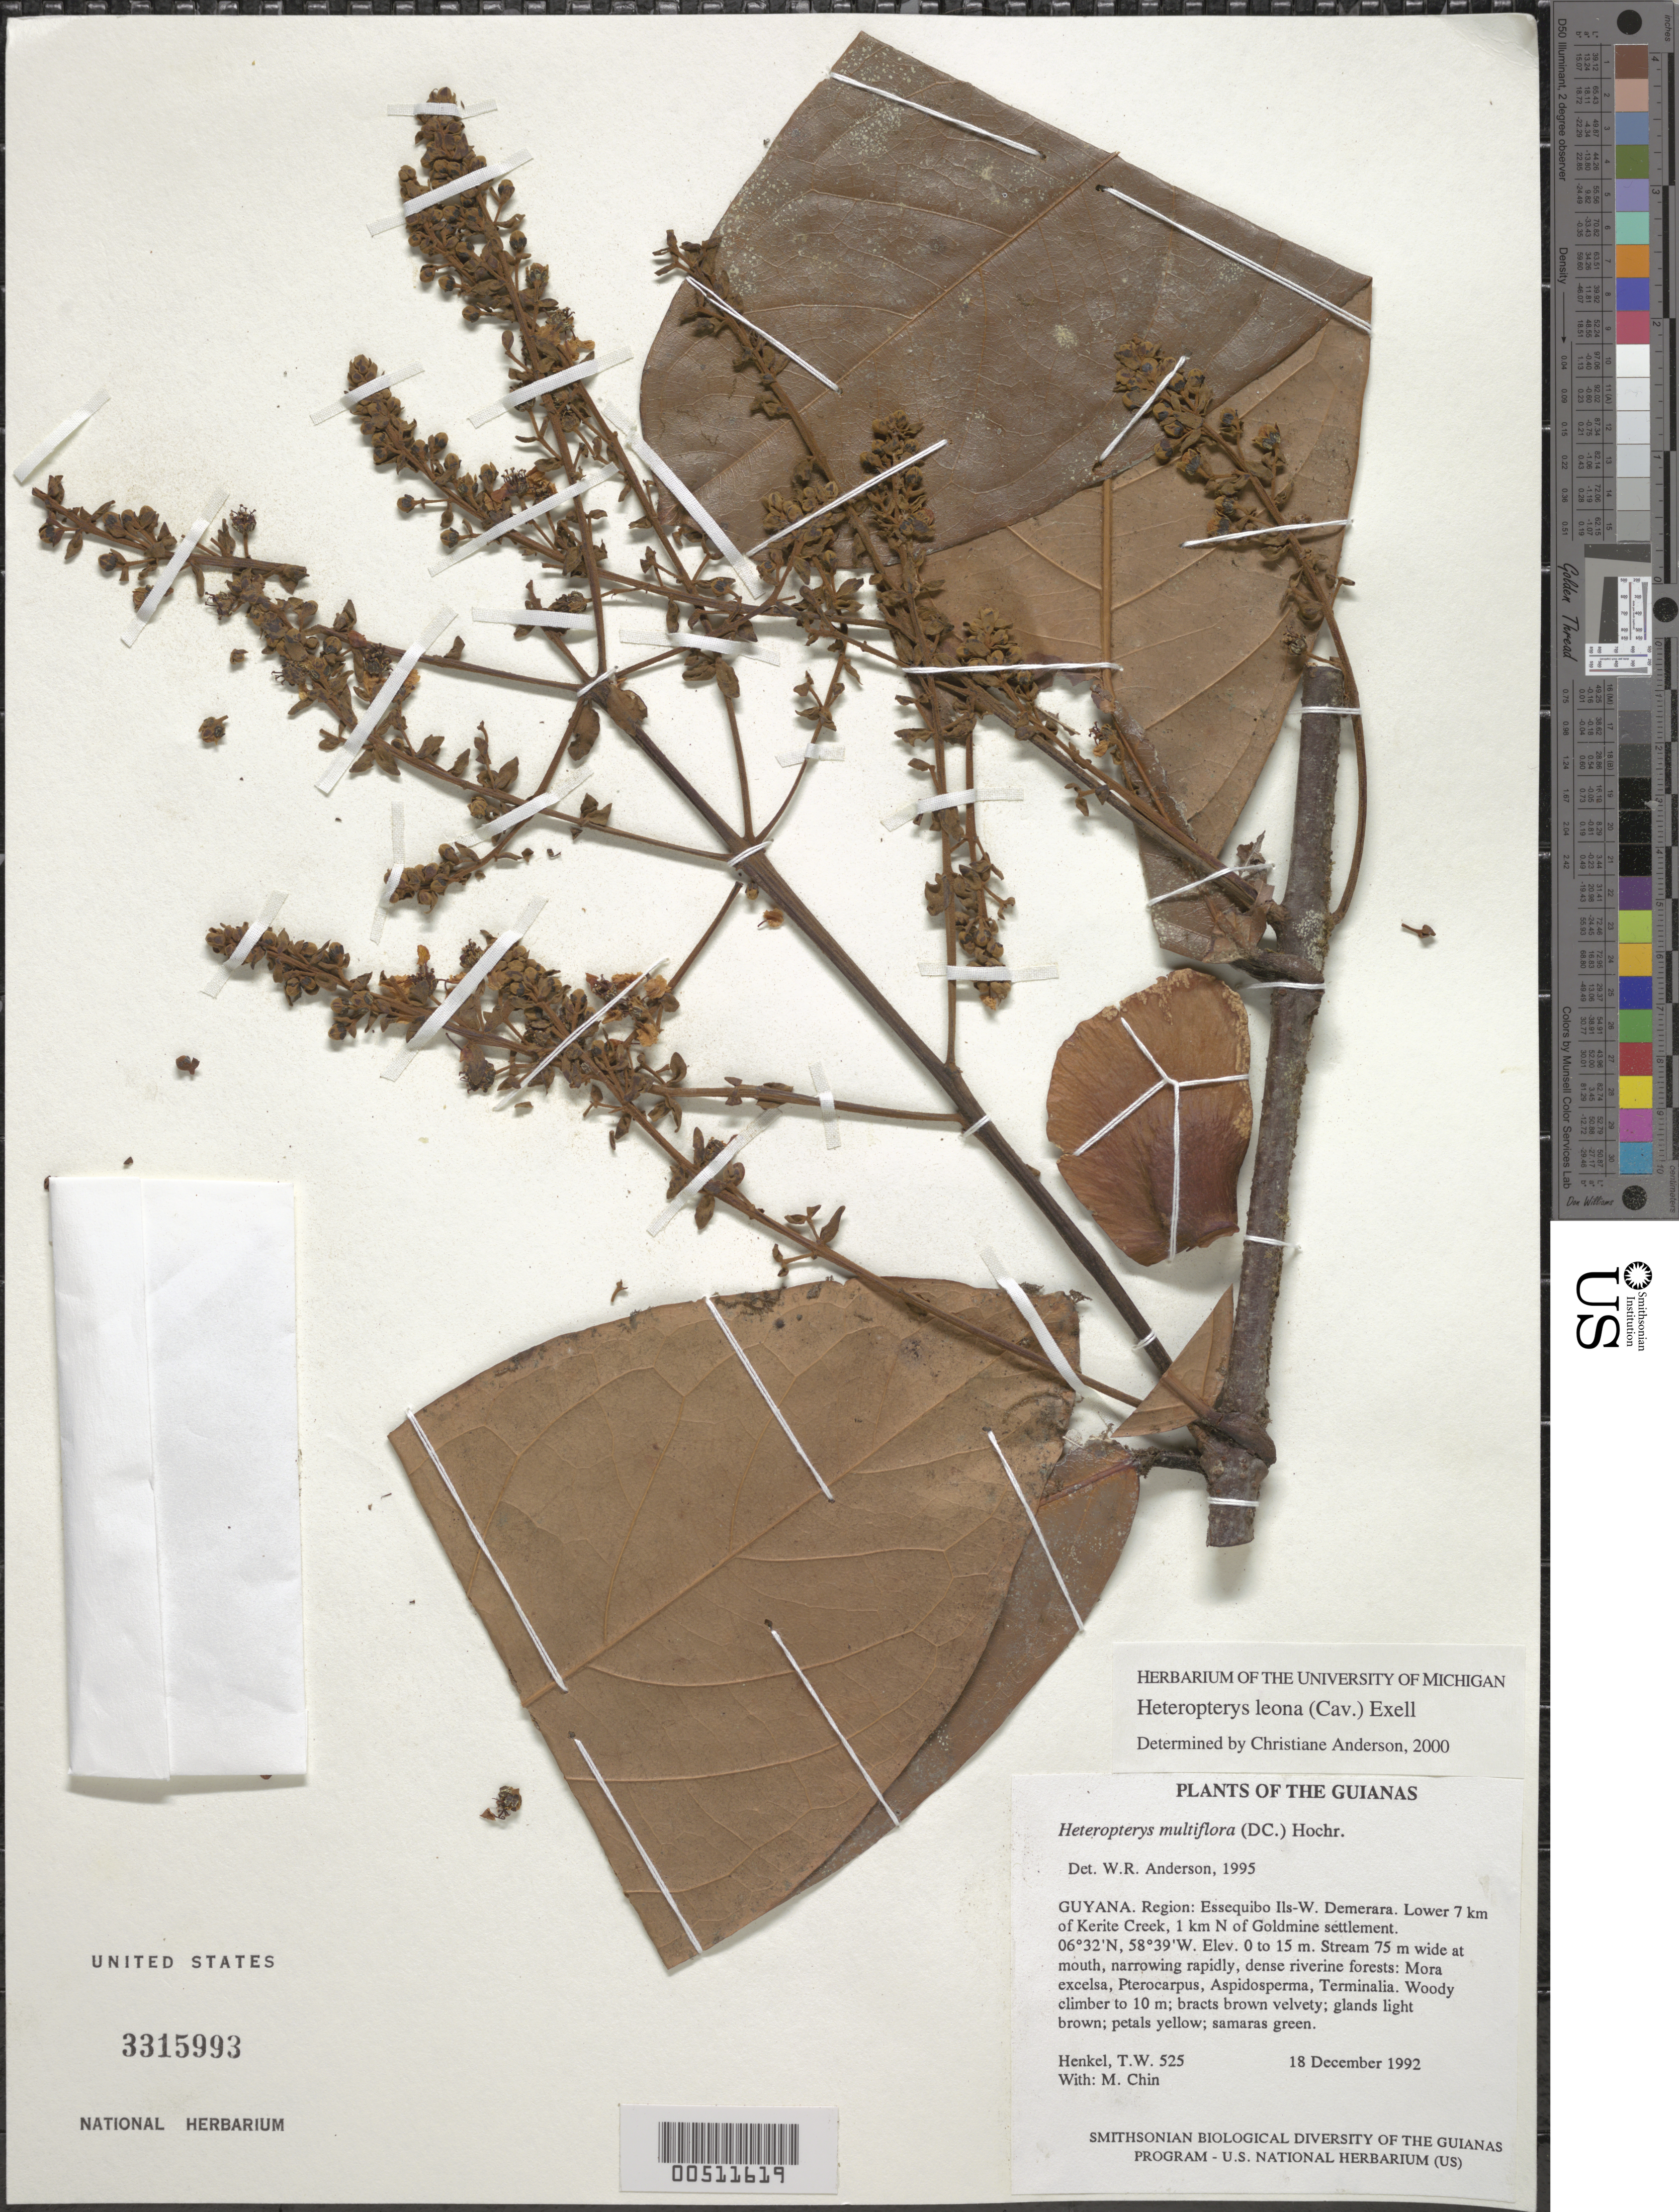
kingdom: Plantae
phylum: Tracheophyta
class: Magnoliopsida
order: Malpighiales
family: Malpighiaceae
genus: Heteropterys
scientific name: Heteropterys leona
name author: (Cav.) Exell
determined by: Anderson, C.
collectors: T. Henkel & M. Chin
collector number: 525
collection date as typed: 18 December 1992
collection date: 1992-12-18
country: Guyana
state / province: Essequibo Isl-W. Demerara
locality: Lower 7 km of Kerite Creek, 1 km N of Goldmine settlement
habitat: Stream 75 m wide at mouth, narrowing rapidly, dense riverine forests: Mora excelsa, Pterocarpus, Aspidosperma, Terminalia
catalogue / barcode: US 3315993